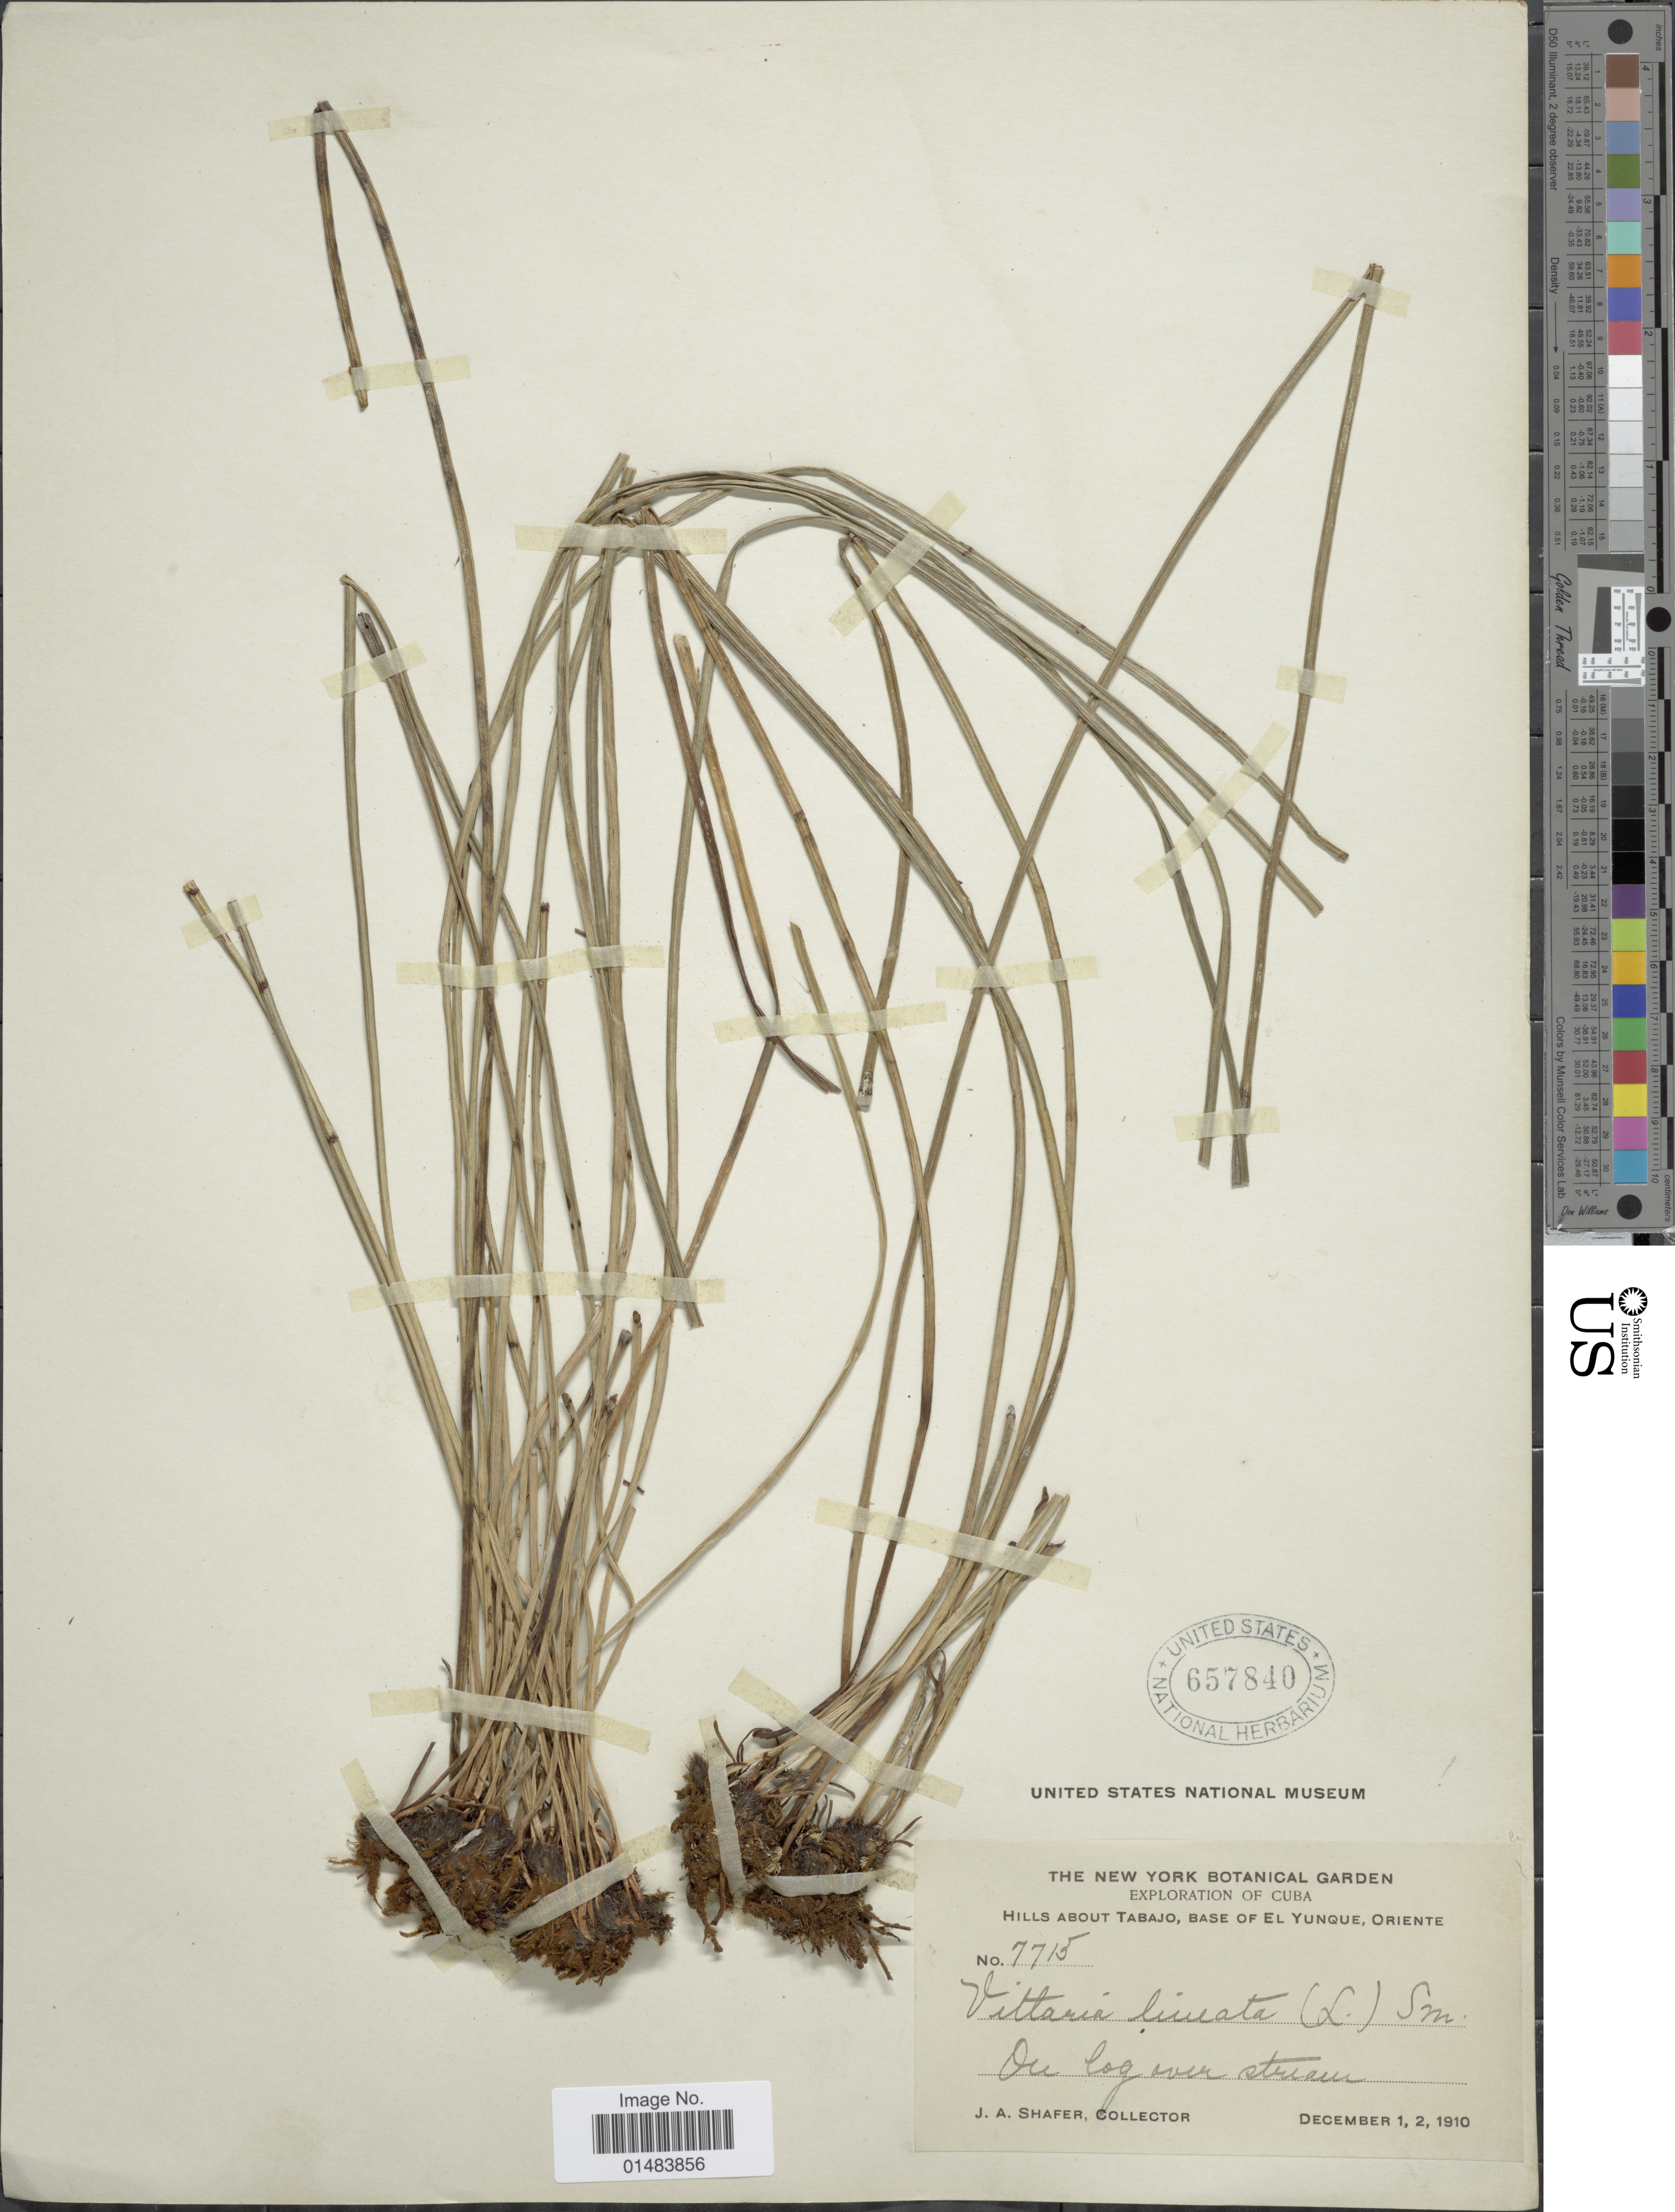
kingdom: Plantae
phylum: Tracheophyta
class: Polypodiopsida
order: Polypodiales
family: Pteridaceae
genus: Vittaria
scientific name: Vittaria lineata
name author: (L.) Sm.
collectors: J. A. Shafer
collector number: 7715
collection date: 1910-12-01/1910-12-02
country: Cuba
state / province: Oriente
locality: Exploration of Cuba, Hills about Tabajo, Base of el Yunque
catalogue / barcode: US 657840